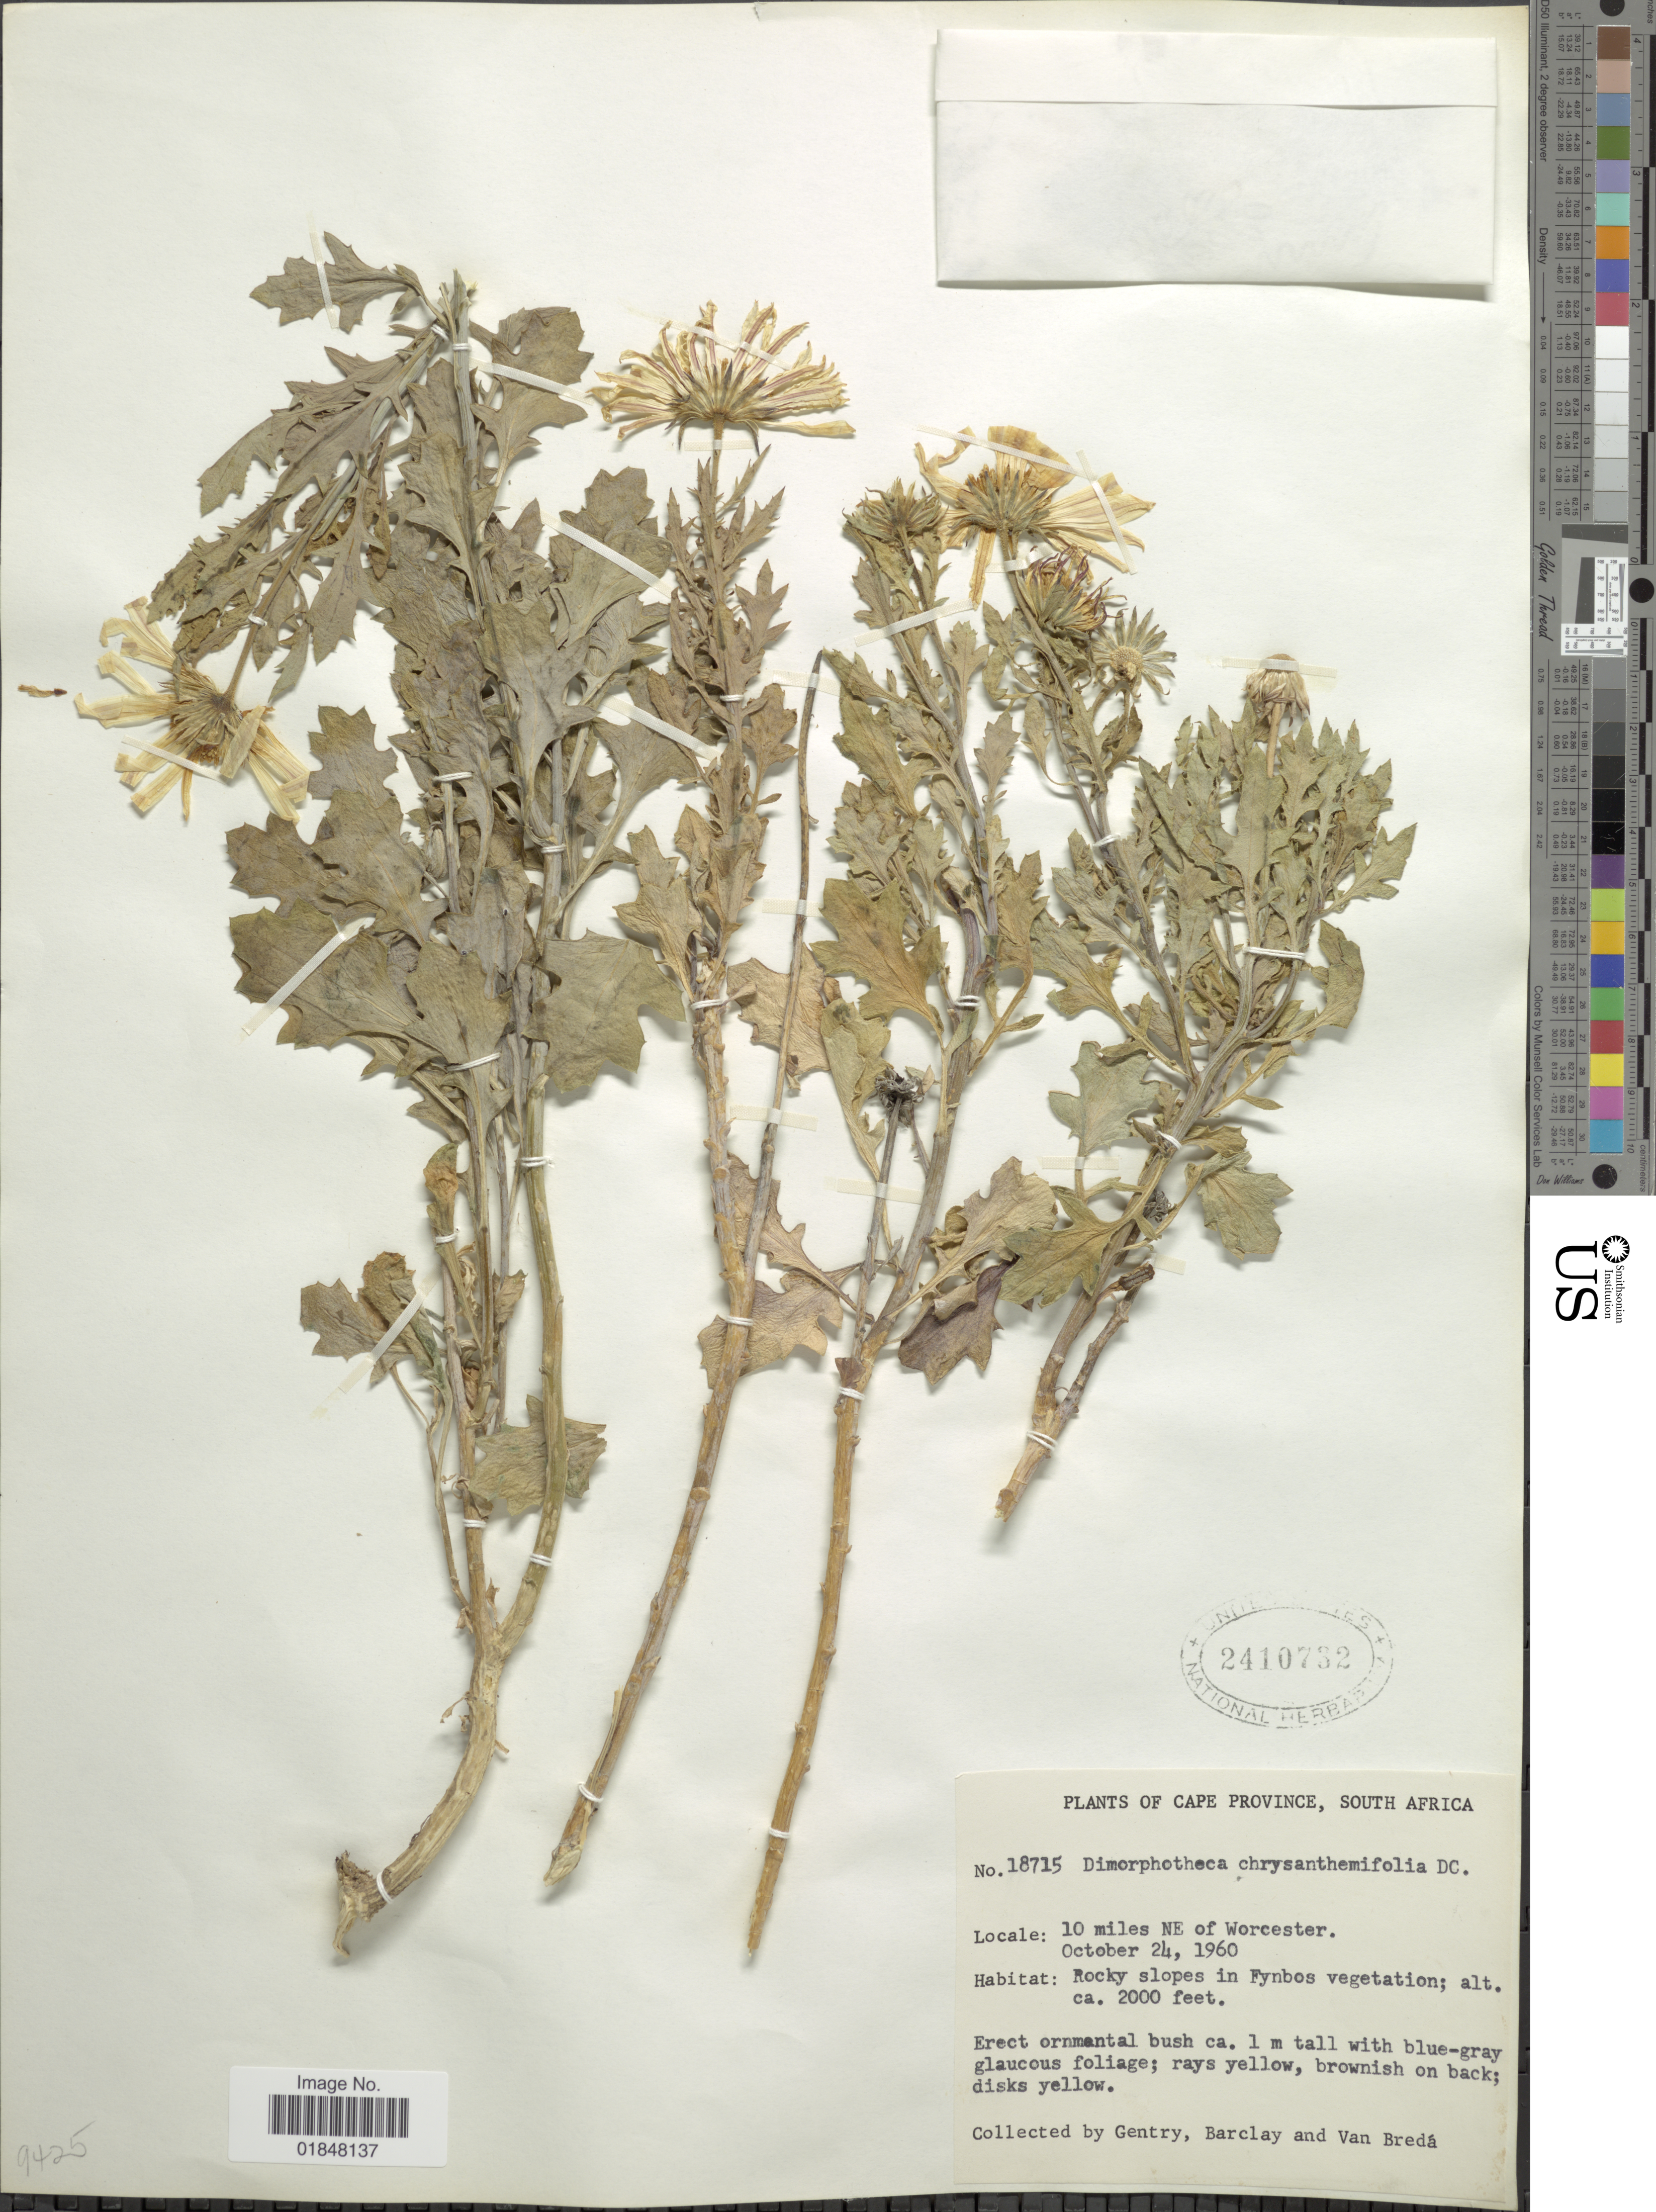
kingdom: Plantae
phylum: Tracheophyta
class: Magnoliopsida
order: Asterales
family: Asteraceae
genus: Dimorphotheca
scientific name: Dimorphotheca chrysanthemifolia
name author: DC.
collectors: Gentry, --, -- Barclay & Van Bredá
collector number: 18715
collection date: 1960-10-24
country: South Africa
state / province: Western Cape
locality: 10 miles NE of Worcester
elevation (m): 610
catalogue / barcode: US 2410732